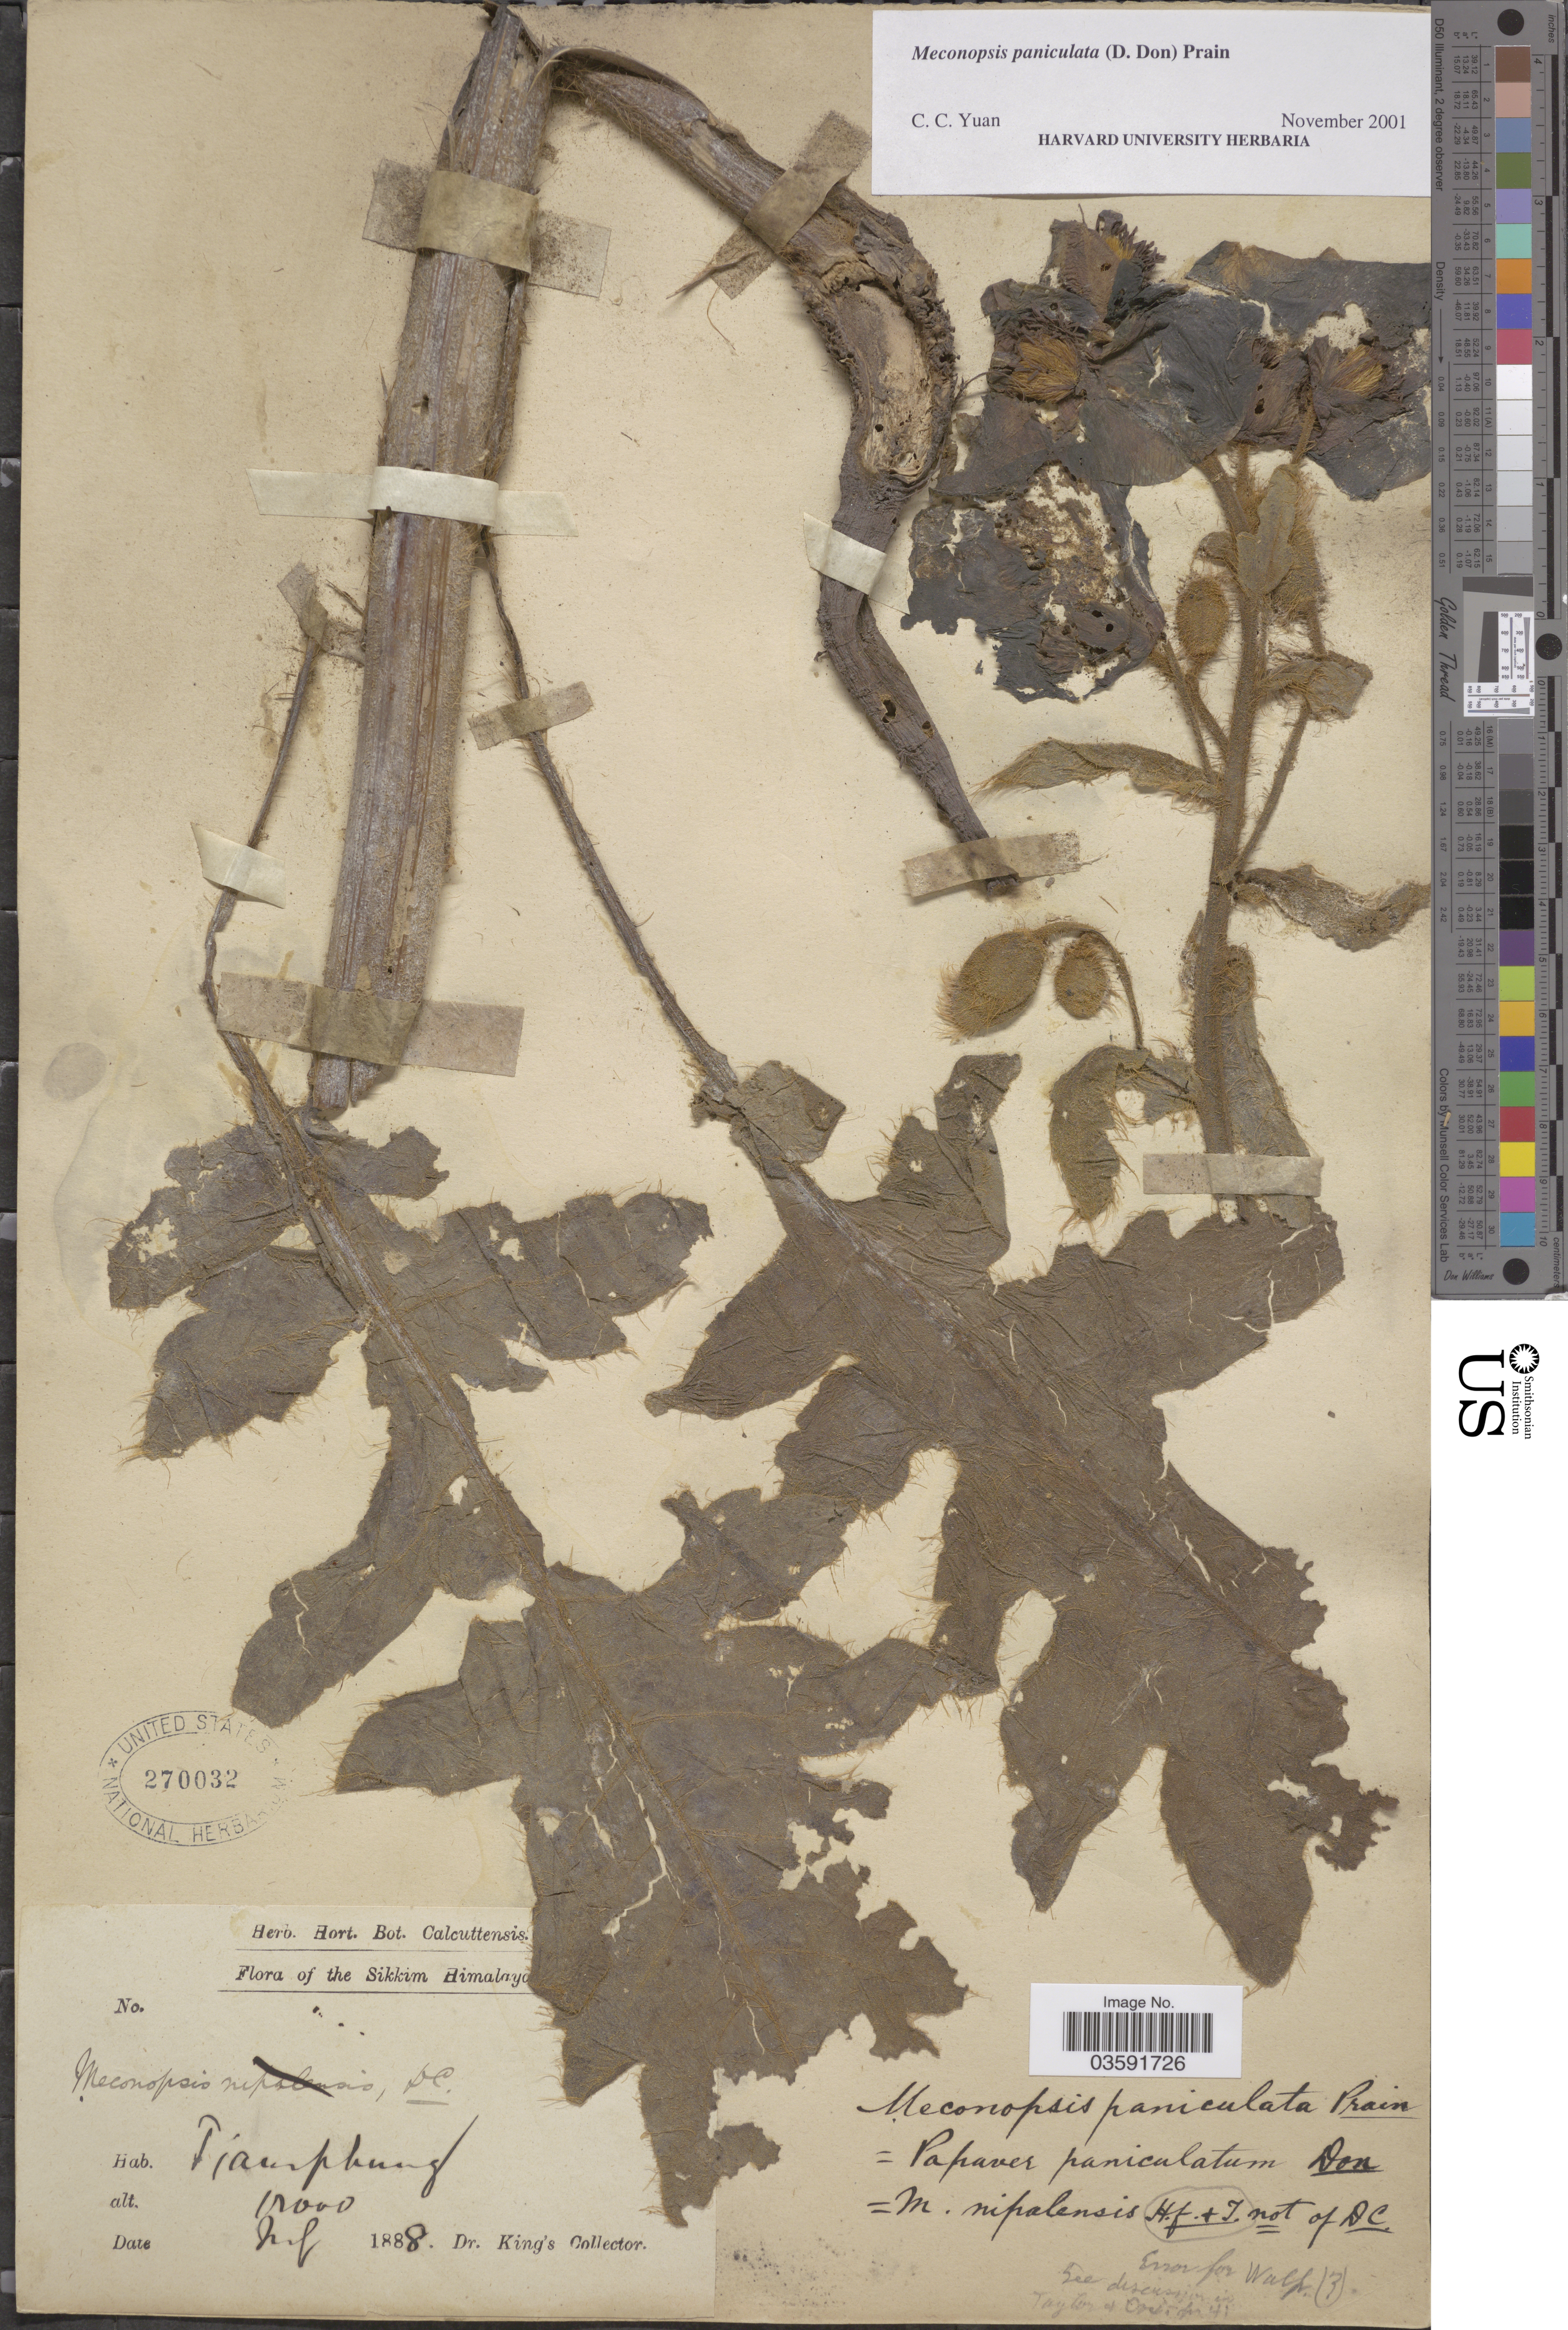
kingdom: Plantae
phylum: Tracheophyta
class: Magnoliopsida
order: Ranunculales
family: Papaveraceae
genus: Meconopsis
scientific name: Meconopsis paniculata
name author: (D. Don) Prain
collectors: Dr. King's collector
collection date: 1888-07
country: India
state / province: Sikkim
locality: The Sikkim Himalaya. Tiamphung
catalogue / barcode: US 270032